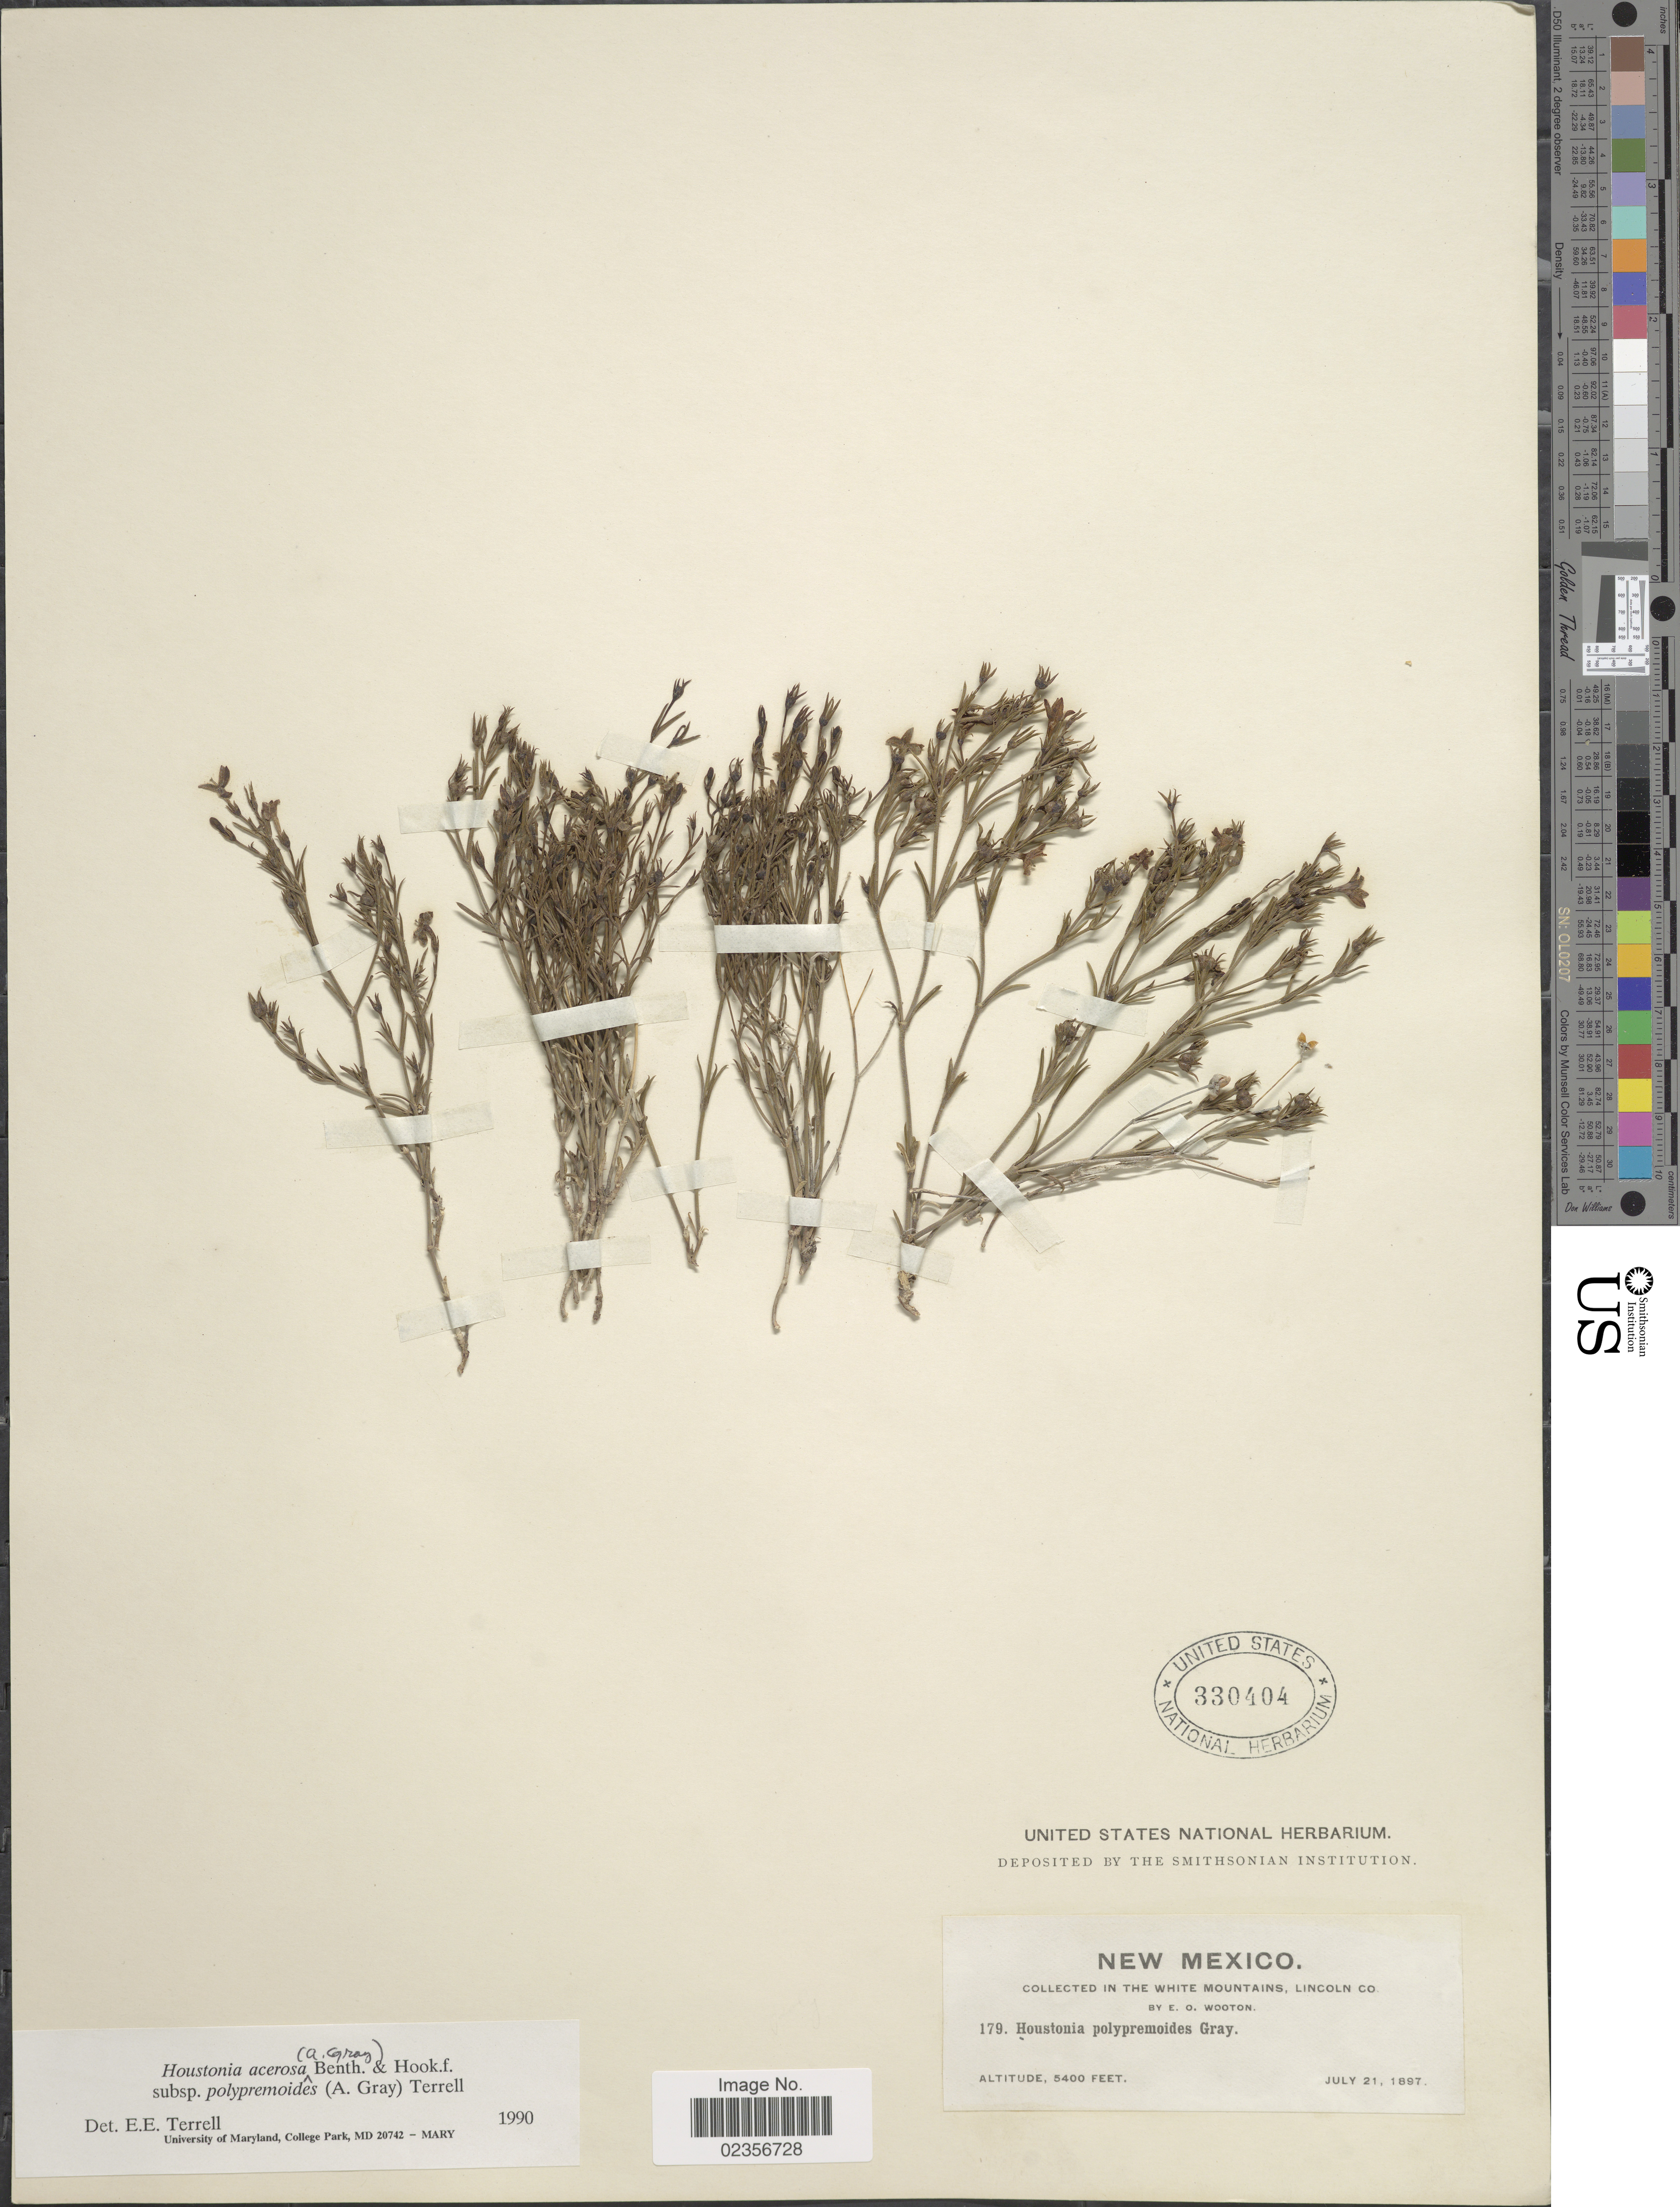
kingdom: Plantae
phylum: Tracheophyta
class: Magnoliopsida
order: Gentianales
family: Rubiaceae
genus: Houstonia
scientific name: Houstonia acerosa var. polypremoides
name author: (A. Gray) Terrell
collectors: E. O. Wooton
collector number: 179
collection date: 1897-07-21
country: United States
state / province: New Mexico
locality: White Mountains, Lincoln Co.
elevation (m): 1646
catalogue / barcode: US 330404